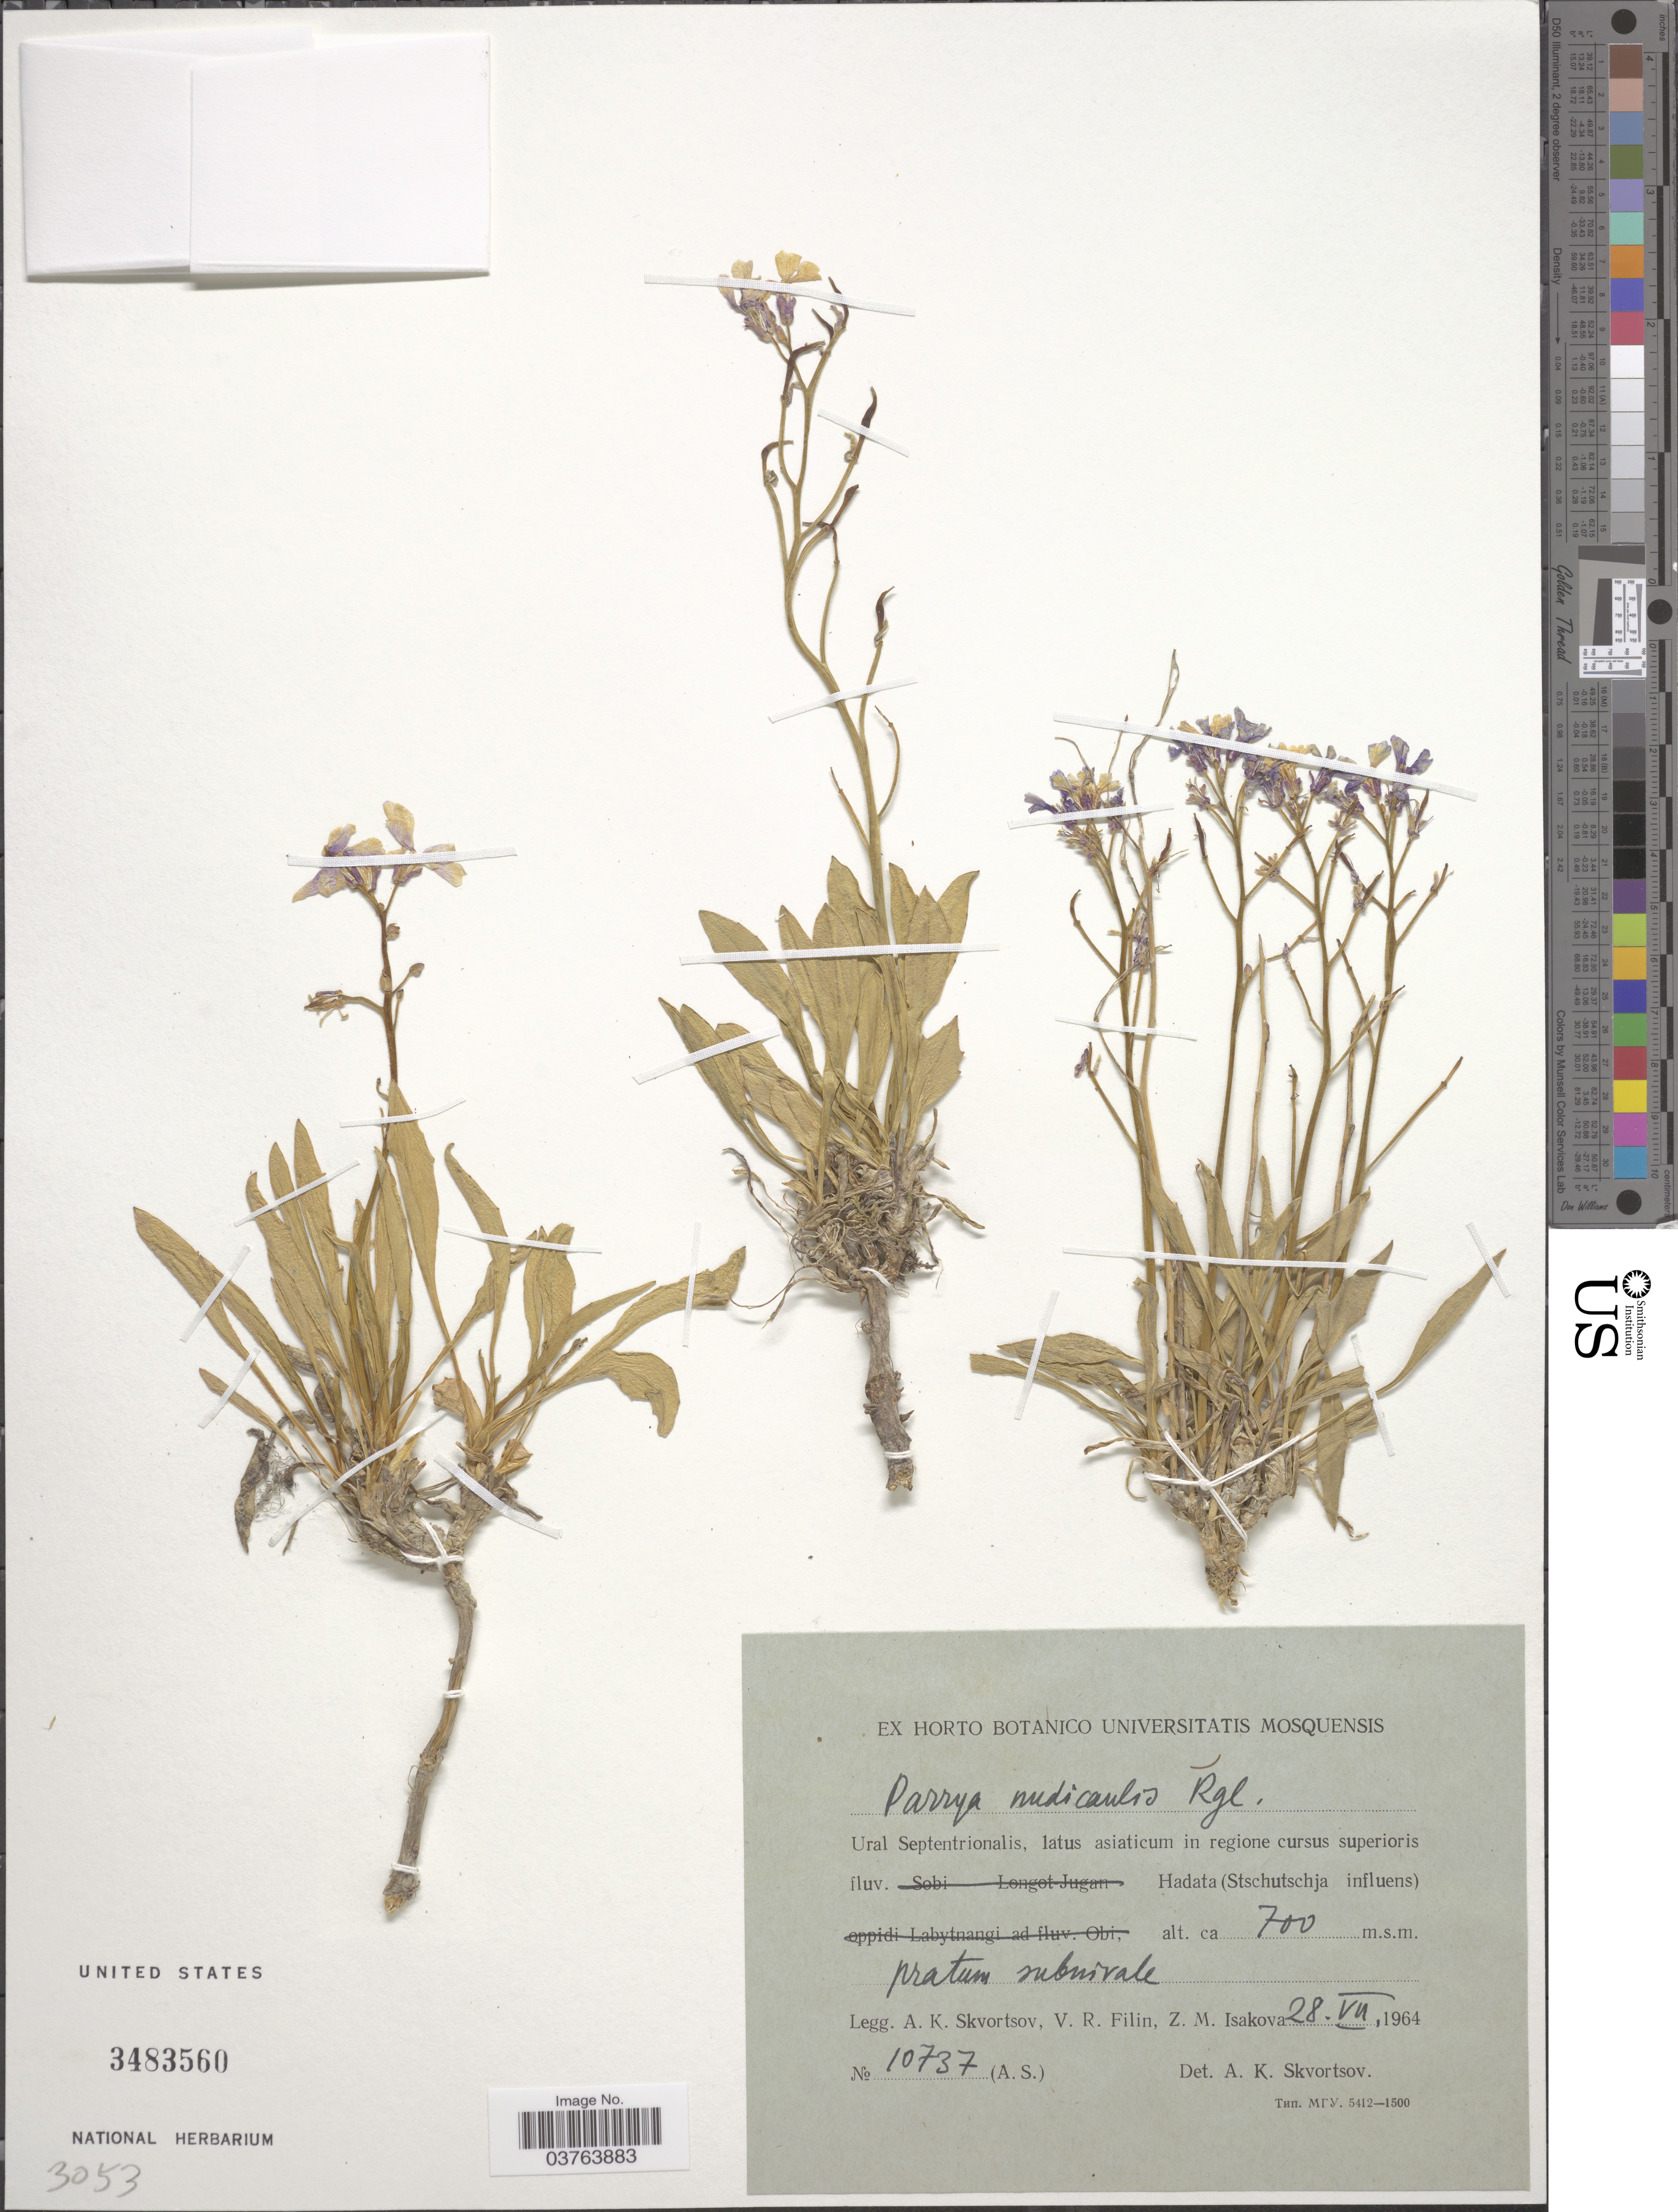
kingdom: Plantae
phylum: Tracheophyta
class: Magnoliopsida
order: Brassicales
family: Brassicaceae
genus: Parrya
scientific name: Parrya nudicaulis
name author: (L.) Regel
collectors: A. K. Skvortsov, V. Filin & Z. Isakova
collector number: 10737 (A.S.)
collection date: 1964-07-28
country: Russian Federation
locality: Ural Septentrionalis, latus asiaticum in regione cursus superioris fluv. Hadata (Stschutschja influens).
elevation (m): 700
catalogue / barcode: US 3483560